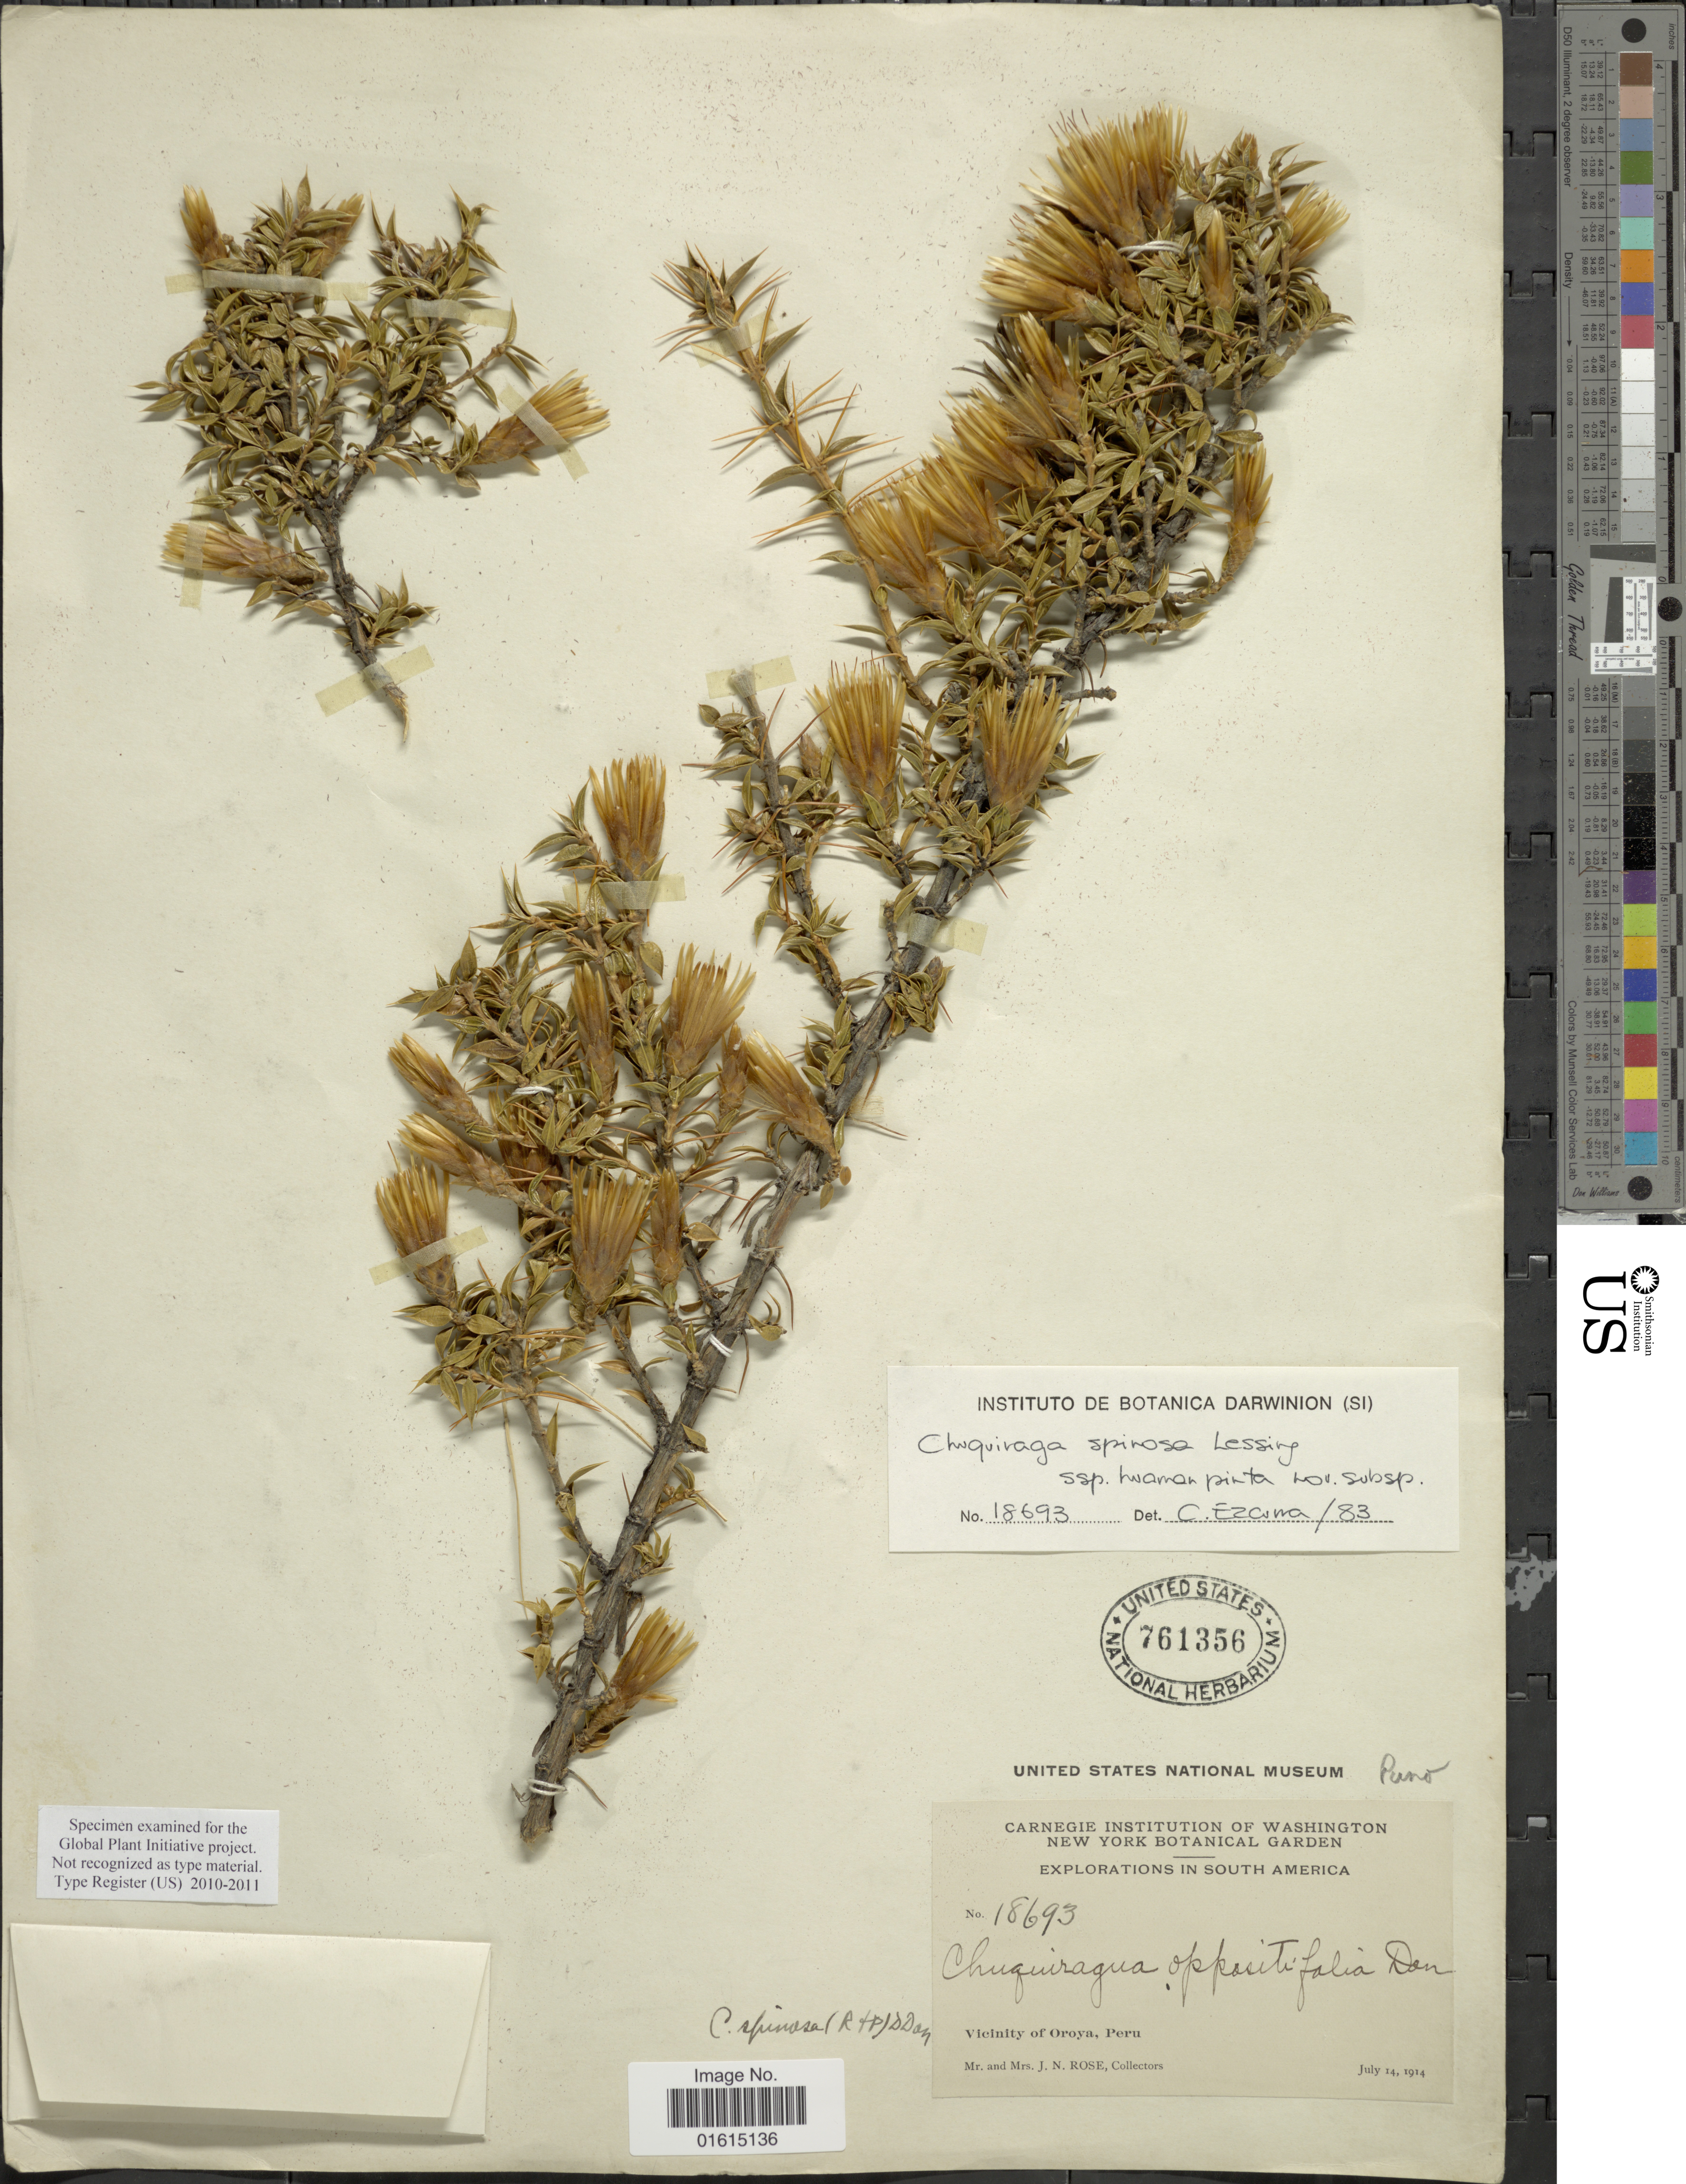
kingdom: Plantae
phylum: Tracheophyta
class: Magnoliopsida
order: Asterales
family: Asteraceae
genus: Chuquiraga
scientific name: Chuquiraga spinosa subsp. huamanpinta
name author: C. Ezcurra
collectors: J. N. Rose & L. B. Rose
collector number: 18693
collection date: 1914-07-14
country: Peru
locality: South America, Vicinity of Oroya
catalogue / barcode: US 761356